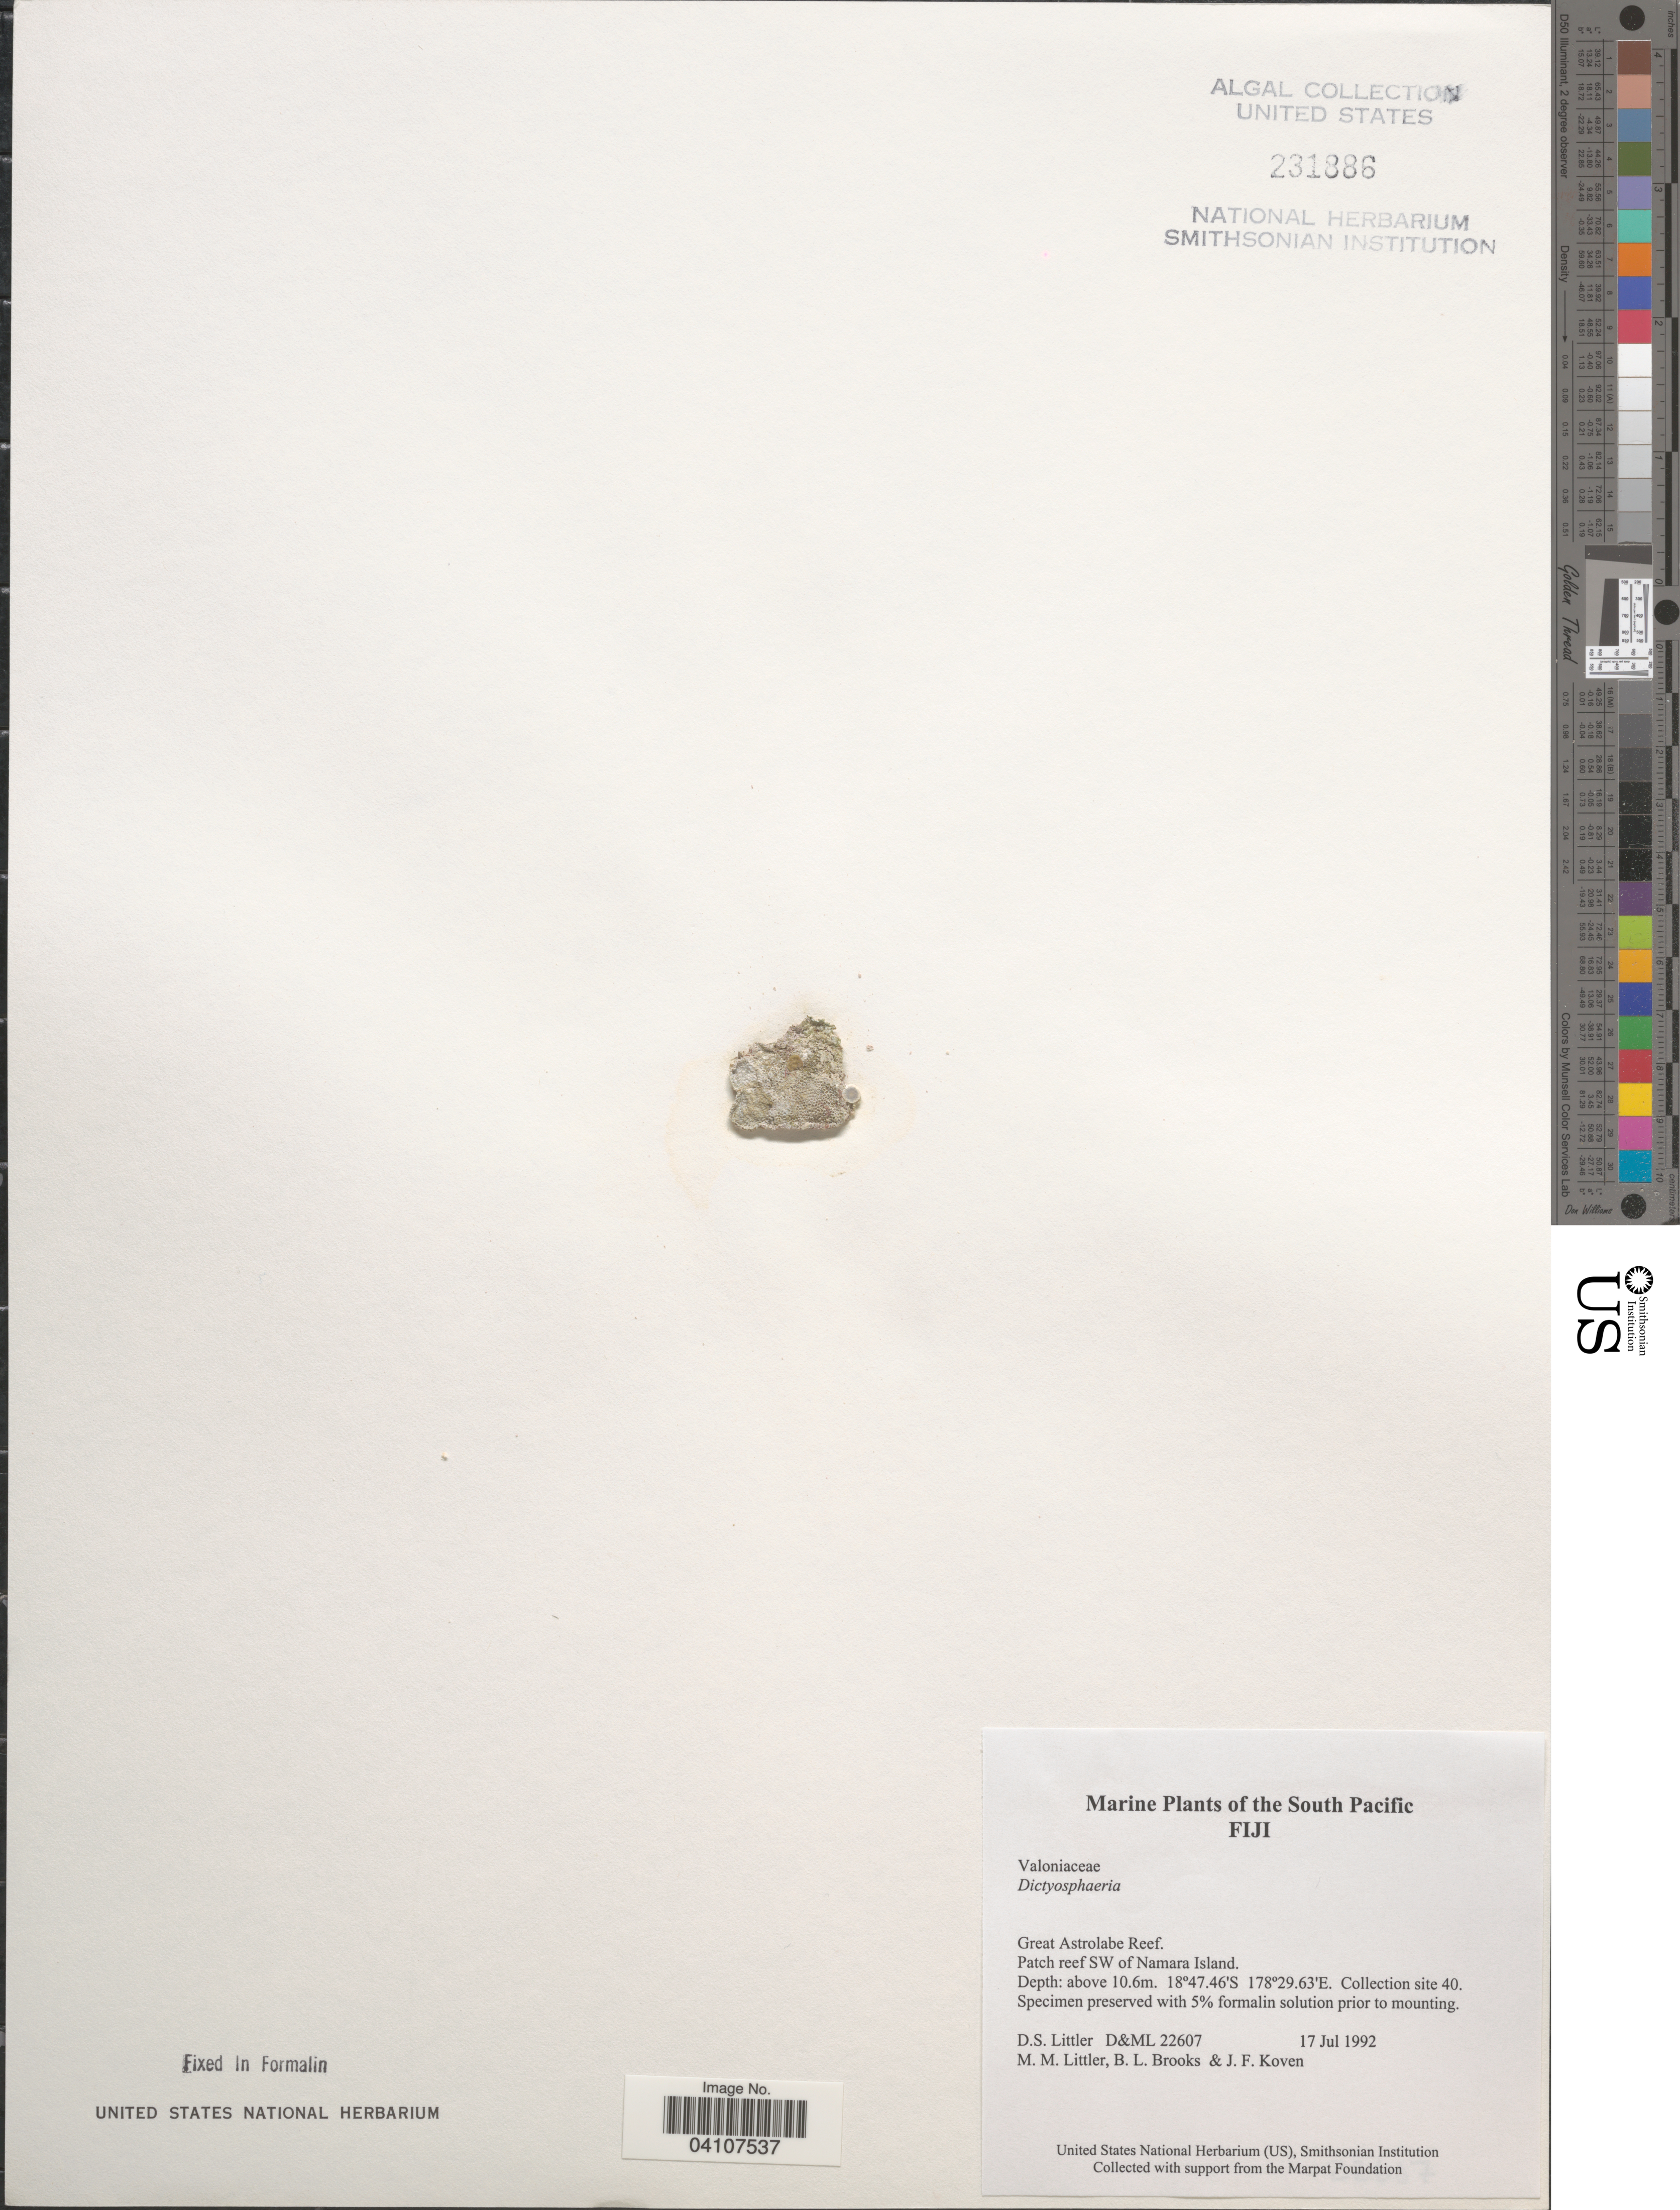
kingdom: Plantae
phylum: Chlorophyta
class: Ulvophyceae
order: Siphonocladales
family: Siphonocladaceae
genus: Dictyosphaeria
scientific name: Dictyosphaeria sp.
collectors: D. S. Littler, B. Brooks & J. Koven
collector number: D&ML22607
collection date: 1992-07-17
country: Fiji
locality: South Pacific. Great Astrolabe Reef. Patch reef SW of Namara Island. Collection site 40.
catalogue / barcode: US 231886